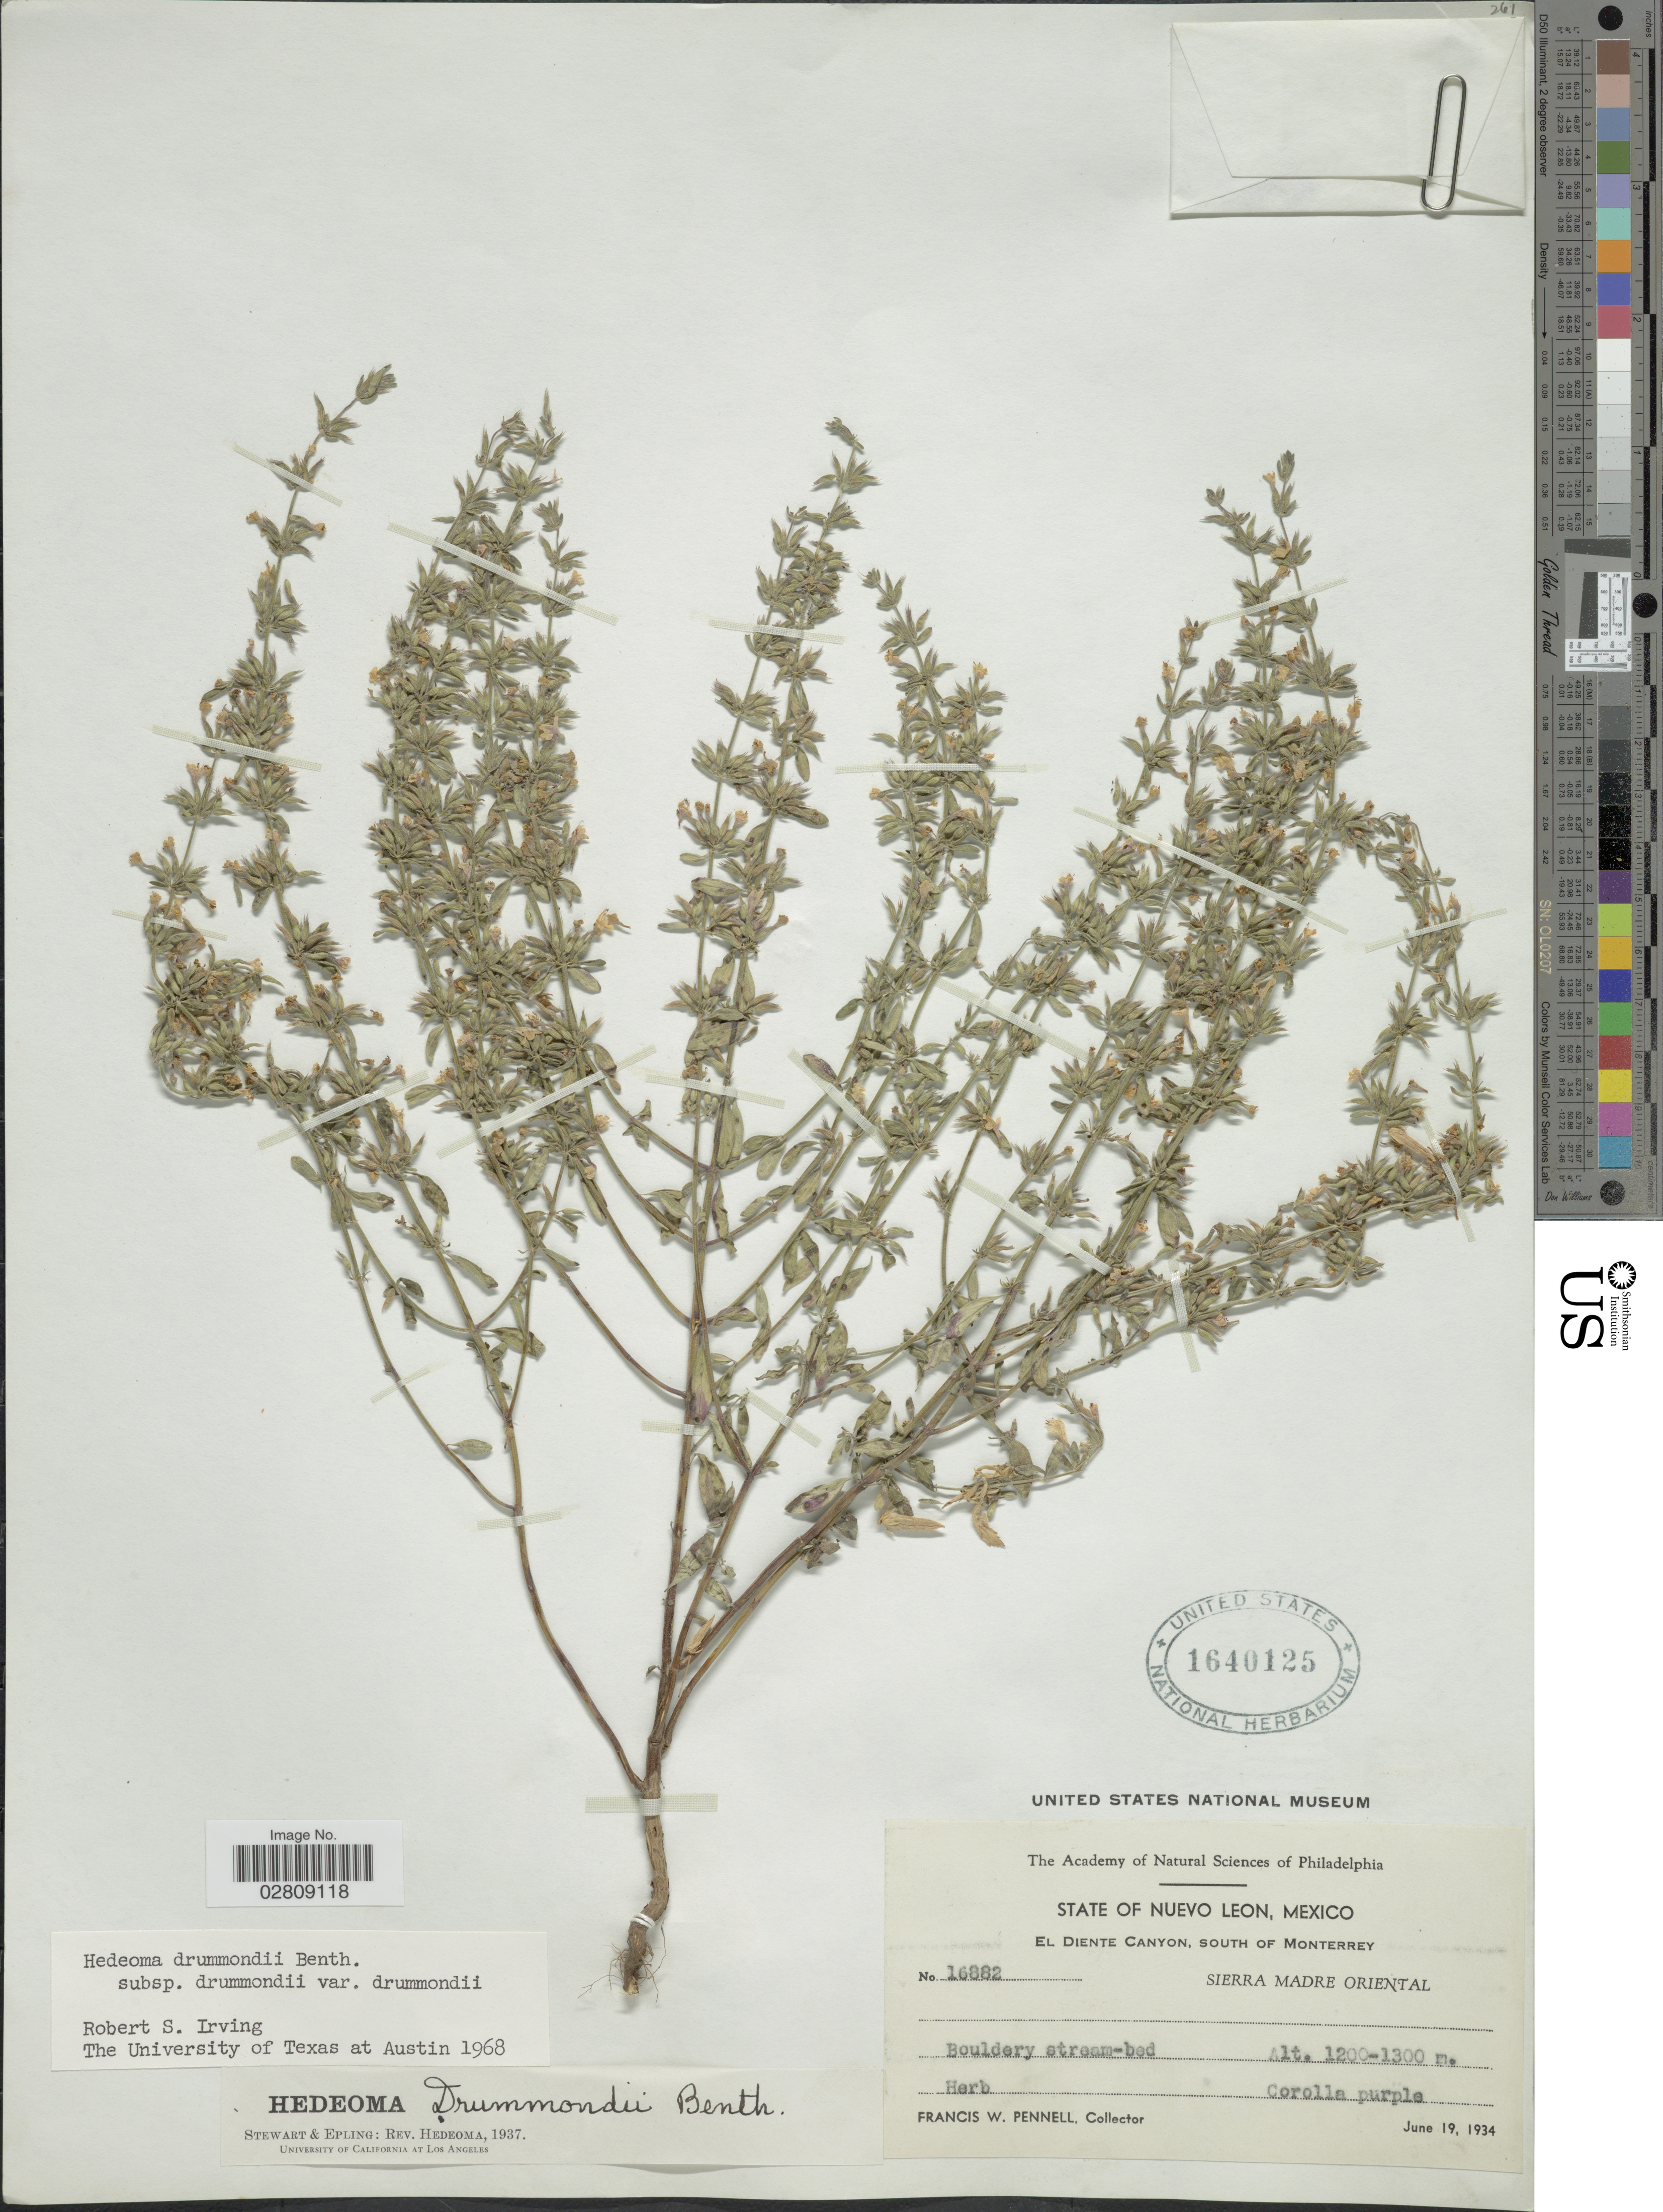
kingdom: Plantae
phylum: Tracheophyta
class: Magnoliopsida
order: Lamiales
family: Lamiaceae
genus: Hedeoma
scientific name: Hedeoma drummondii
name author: Benth.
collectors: F. W. Pennell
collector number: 16882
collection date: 1934-06-19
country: Mexico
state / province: Nuevo León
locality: El Diente Canyon, south of Monterrey, Sierra Madre Oriental.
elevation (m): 1200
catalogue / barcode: US 1640125